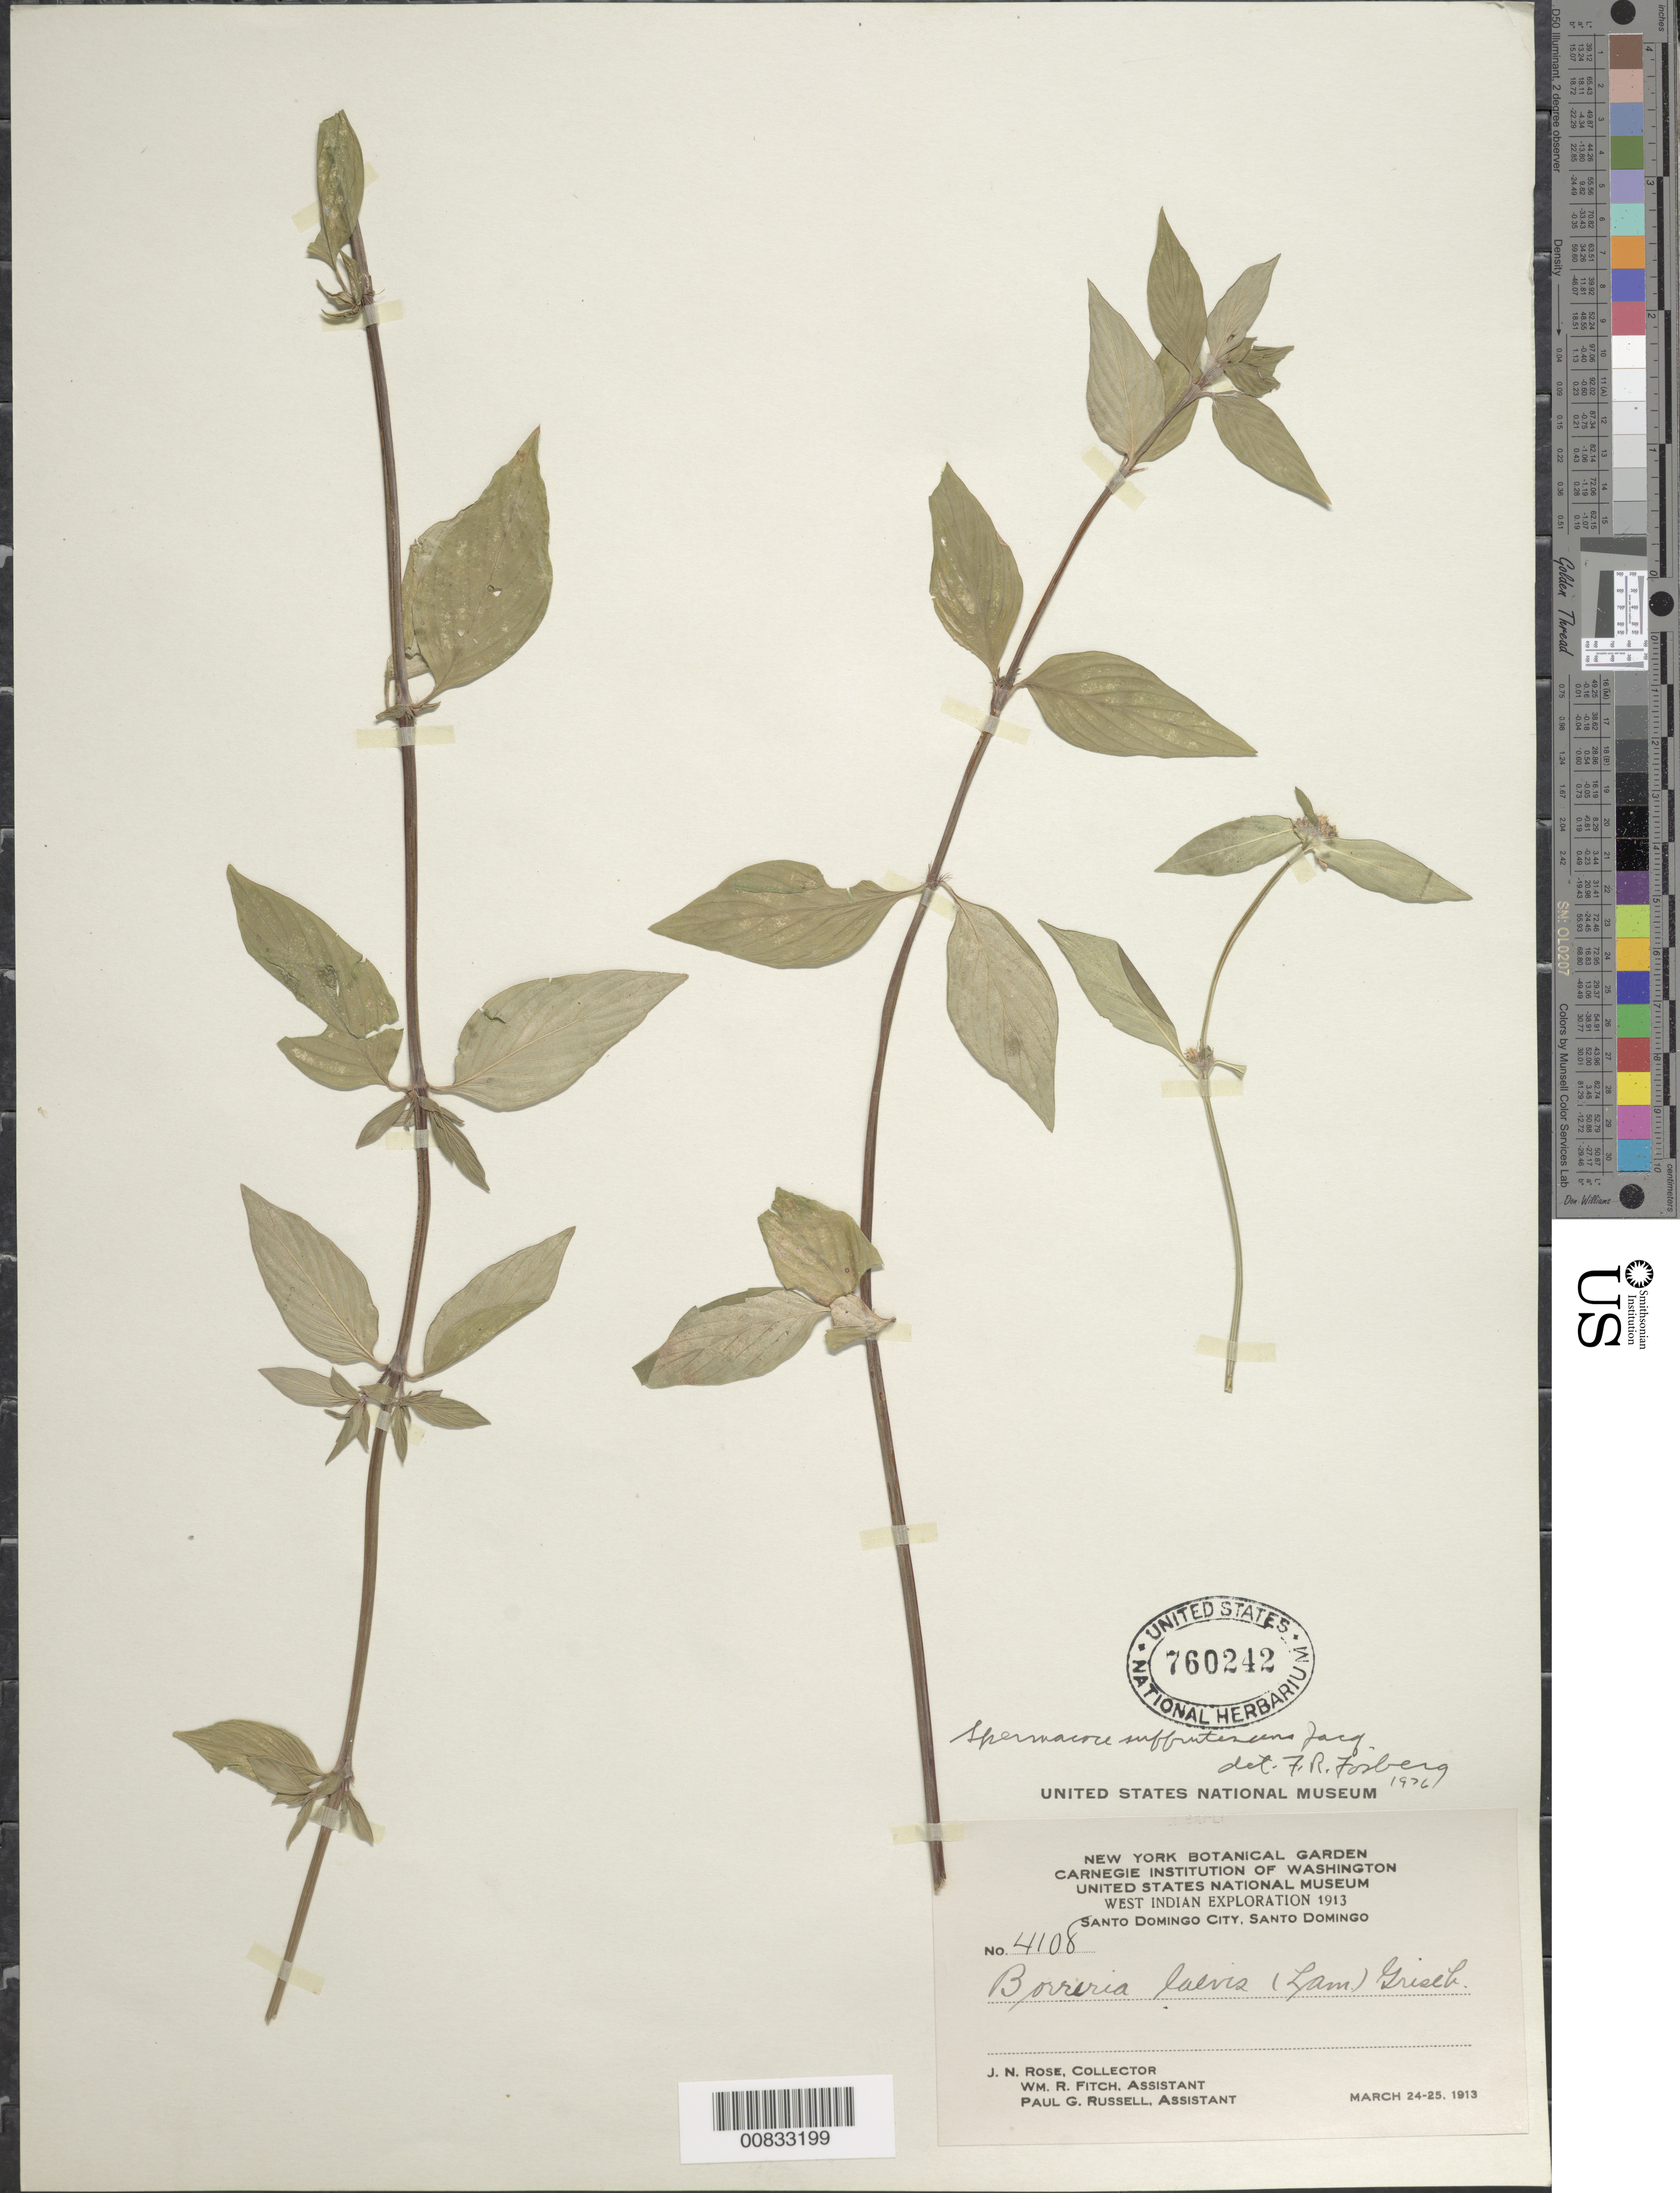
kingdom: Plantae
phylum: Tracheophyta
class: Magnoliopsida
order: Gentianales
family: Rubiaceae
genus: Spermacoce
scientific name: Spermacoce remota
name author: Lam.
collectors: J. N. Rose, W. R. Fitch & P. G. Russell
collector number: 4108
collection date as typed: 24 Mar 1913 to 25 Mar 1913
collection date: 1913-03-24/1913-03-25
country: Dominican Republic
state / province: Distrito Nacional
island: Hispaniola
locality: Santo Domingo City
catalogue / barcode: US 760242